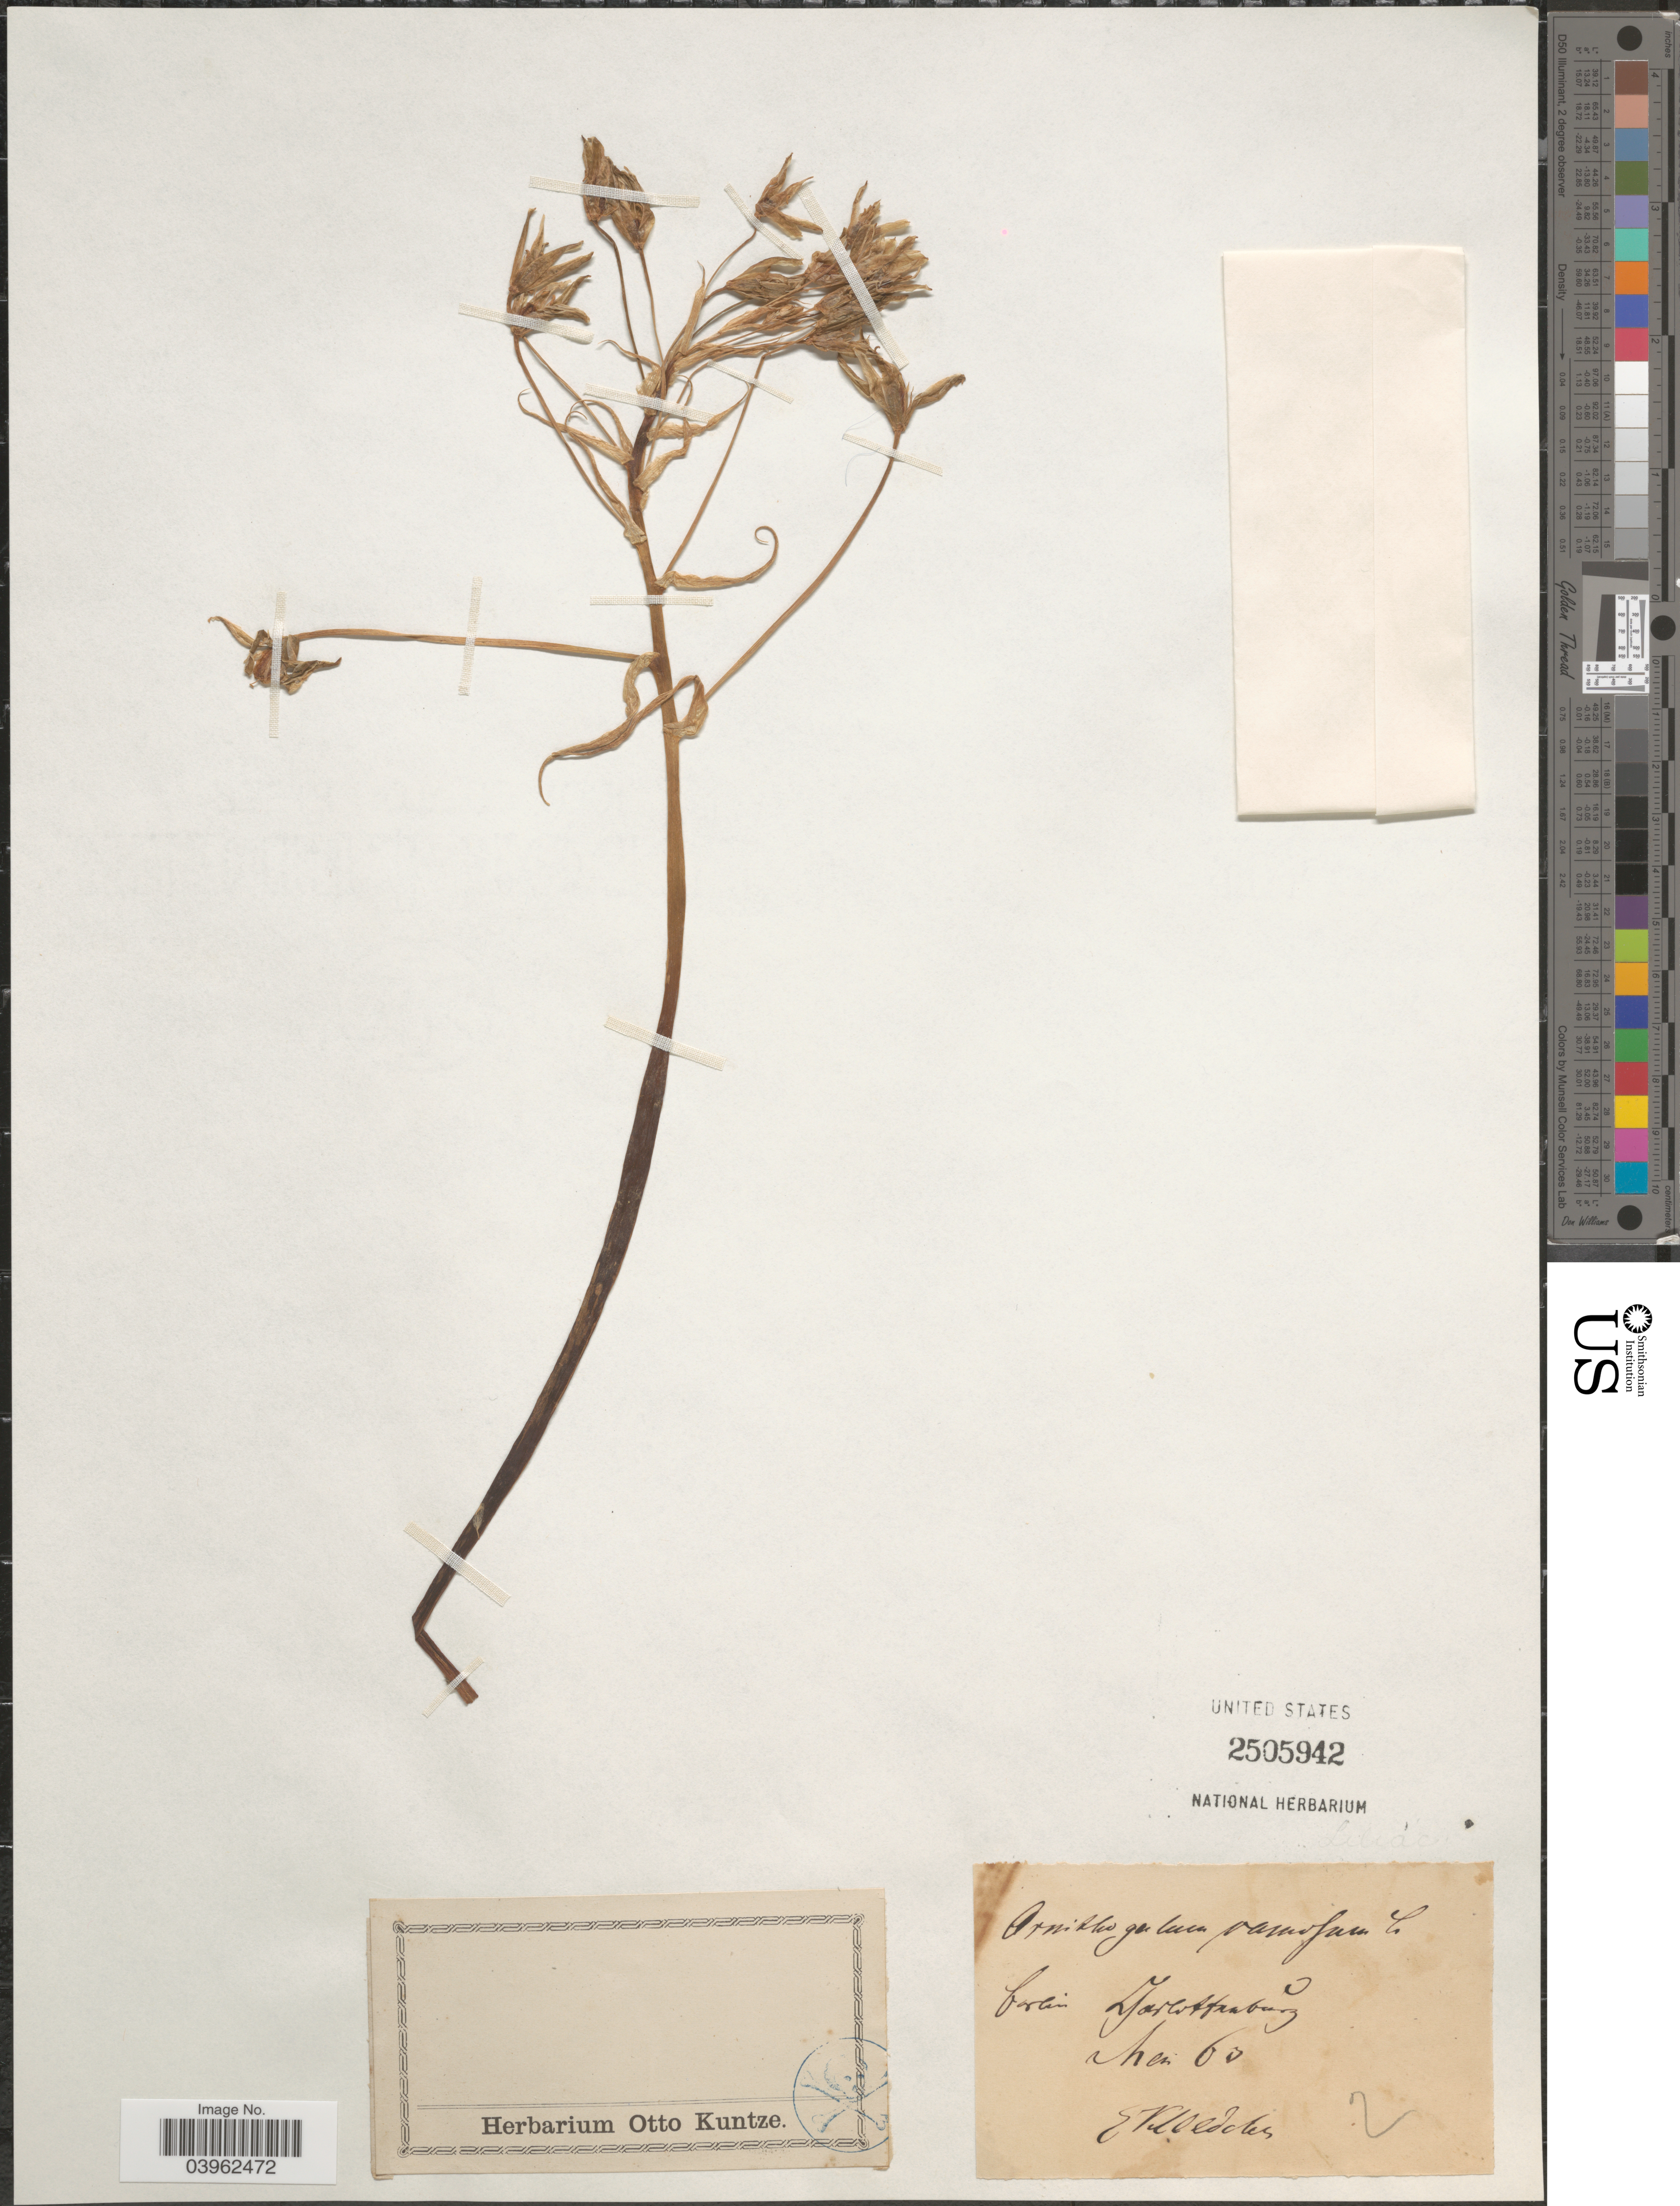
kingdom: Plantae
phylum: Tracheophyta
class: Liliopsida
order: Asparagales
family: Asparagaceae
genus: Ornithogalum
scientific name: Ornithogalum ramosum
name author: (L.) Lam.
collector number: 2 ?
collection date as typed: Transcribed d/m/y: /5/60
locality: [illegible text].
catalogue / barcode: US 2505942